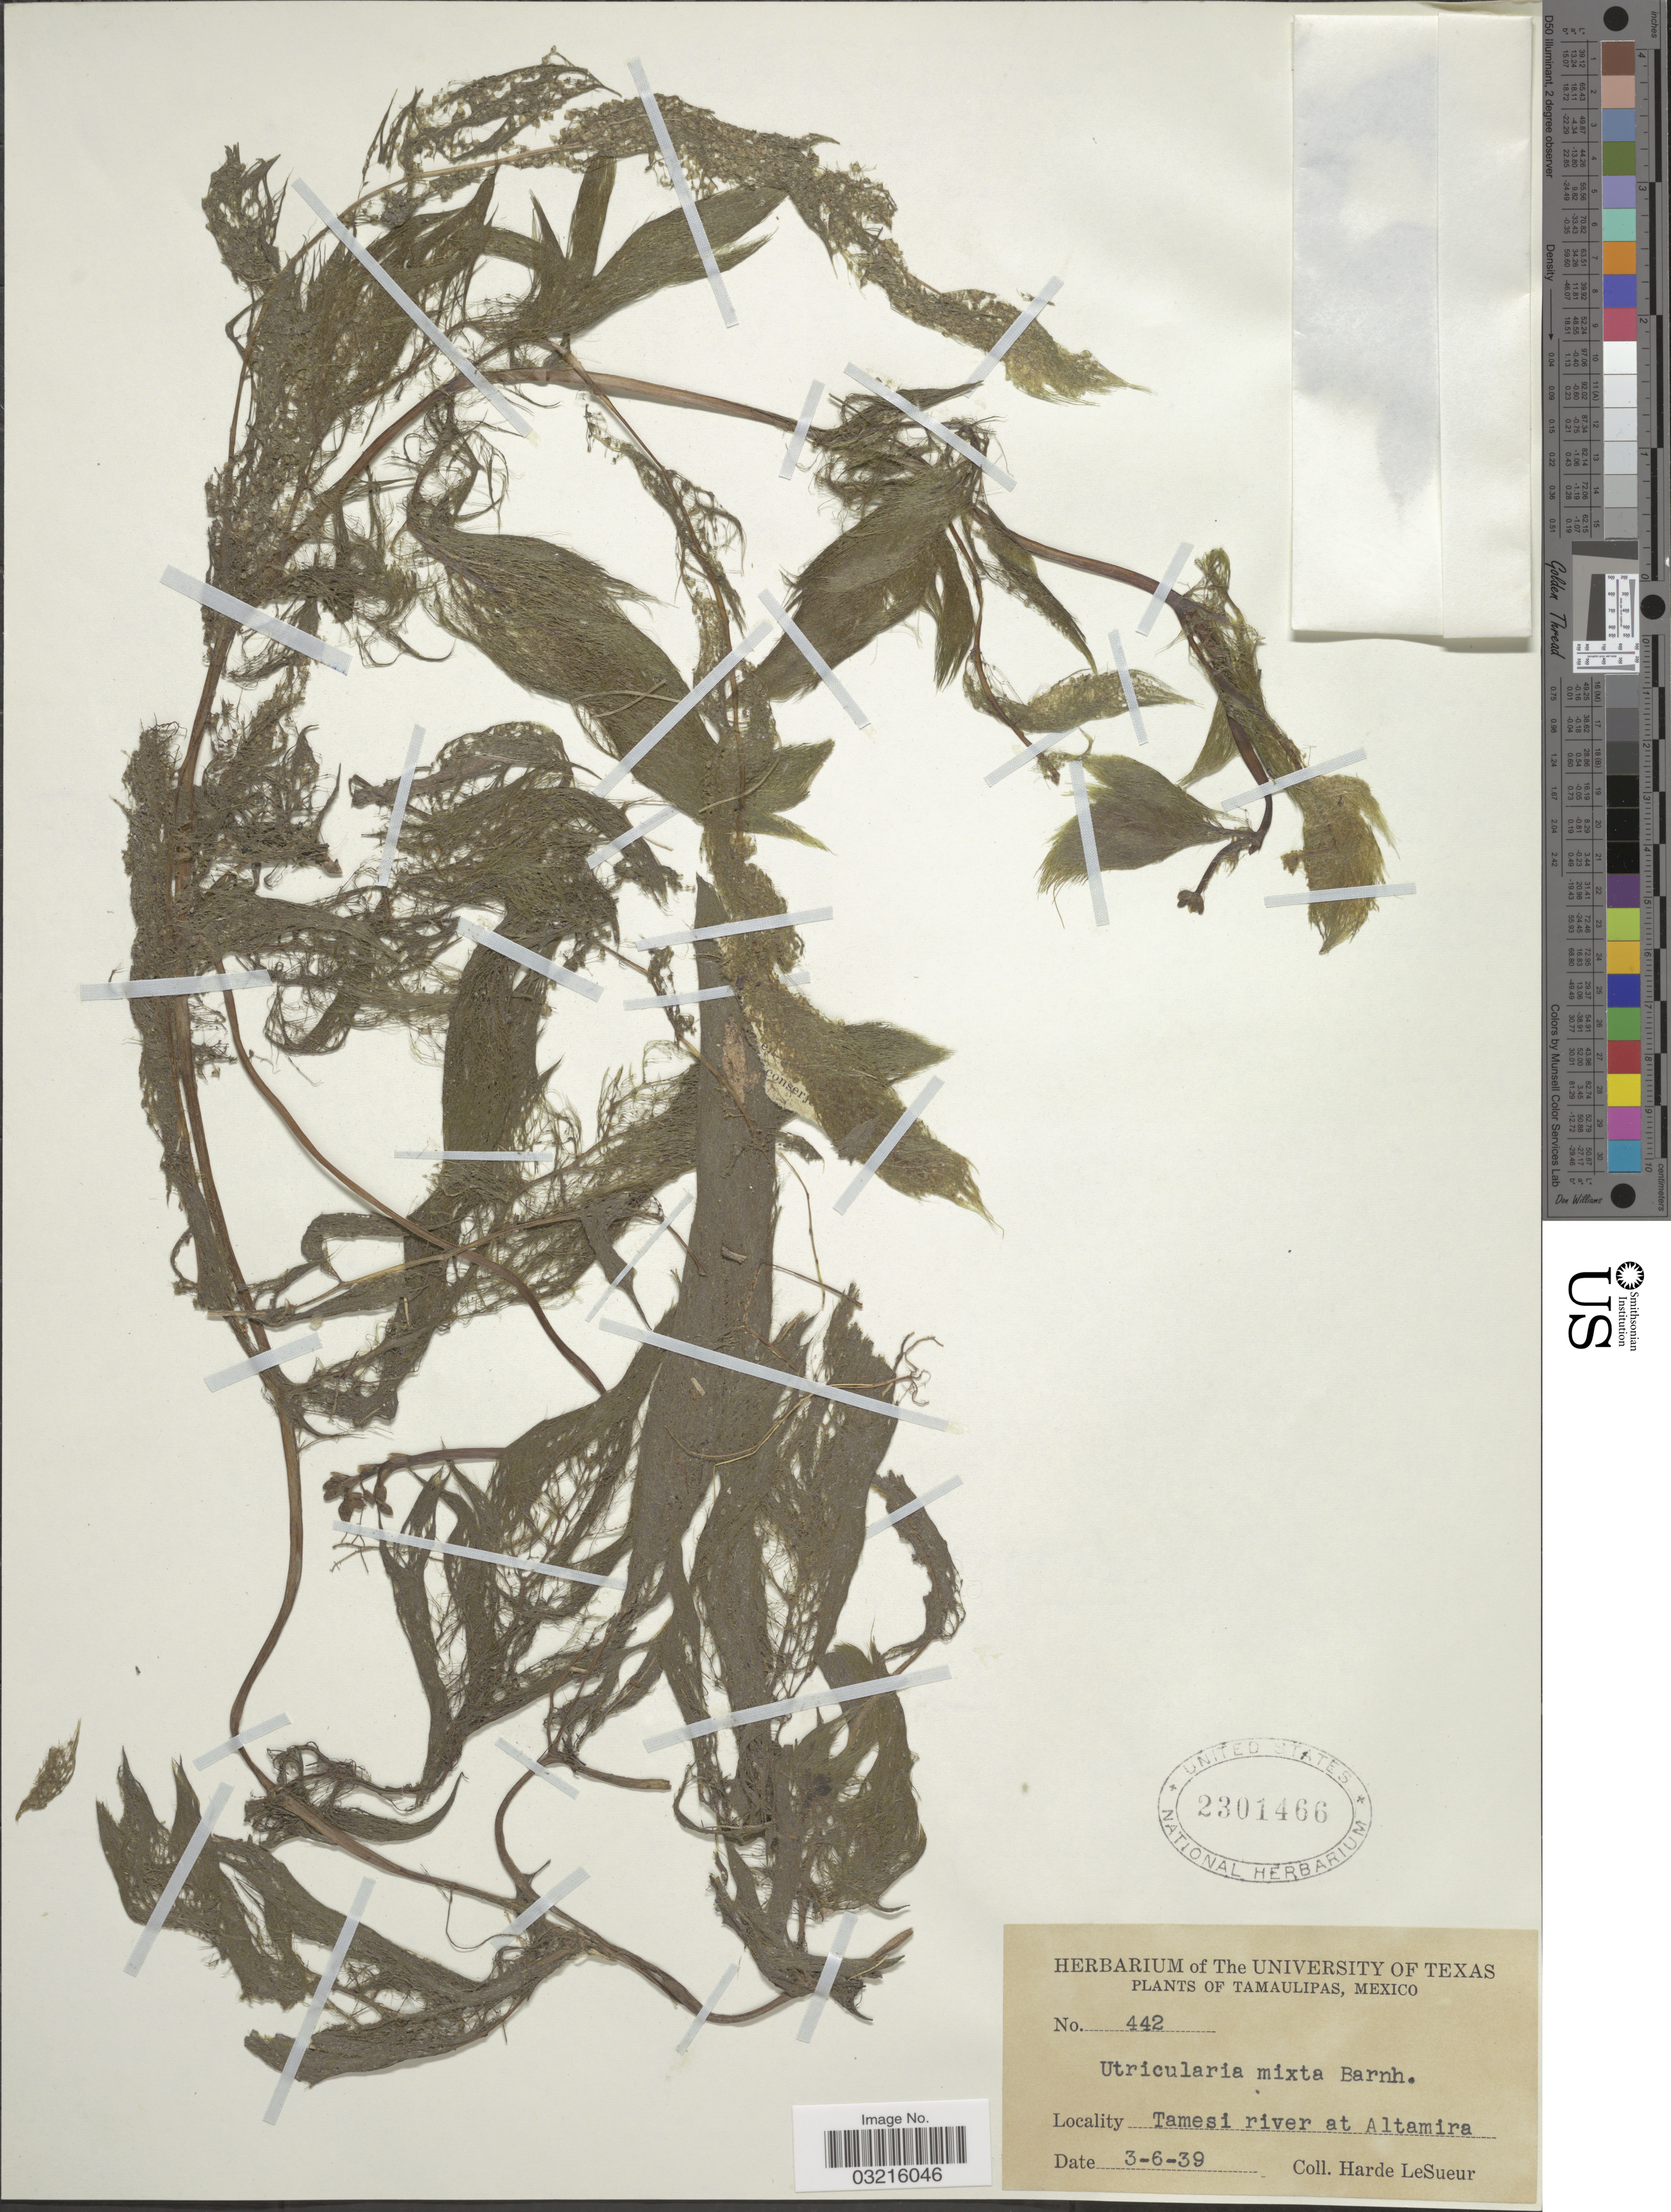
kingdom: Plantae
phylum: Tracheophyta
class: Magnoliopsida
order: Lamiales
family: Lentibulariaceae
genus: Utricularia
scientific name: Utricularia foliosa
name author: L.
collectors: H. LeSueur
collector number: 442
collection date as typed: Transcribed d/m/y: 3/6/39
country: Mexico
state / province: Tamaulipas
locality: Tamesi river at Altamira.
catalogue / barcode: US 2301466